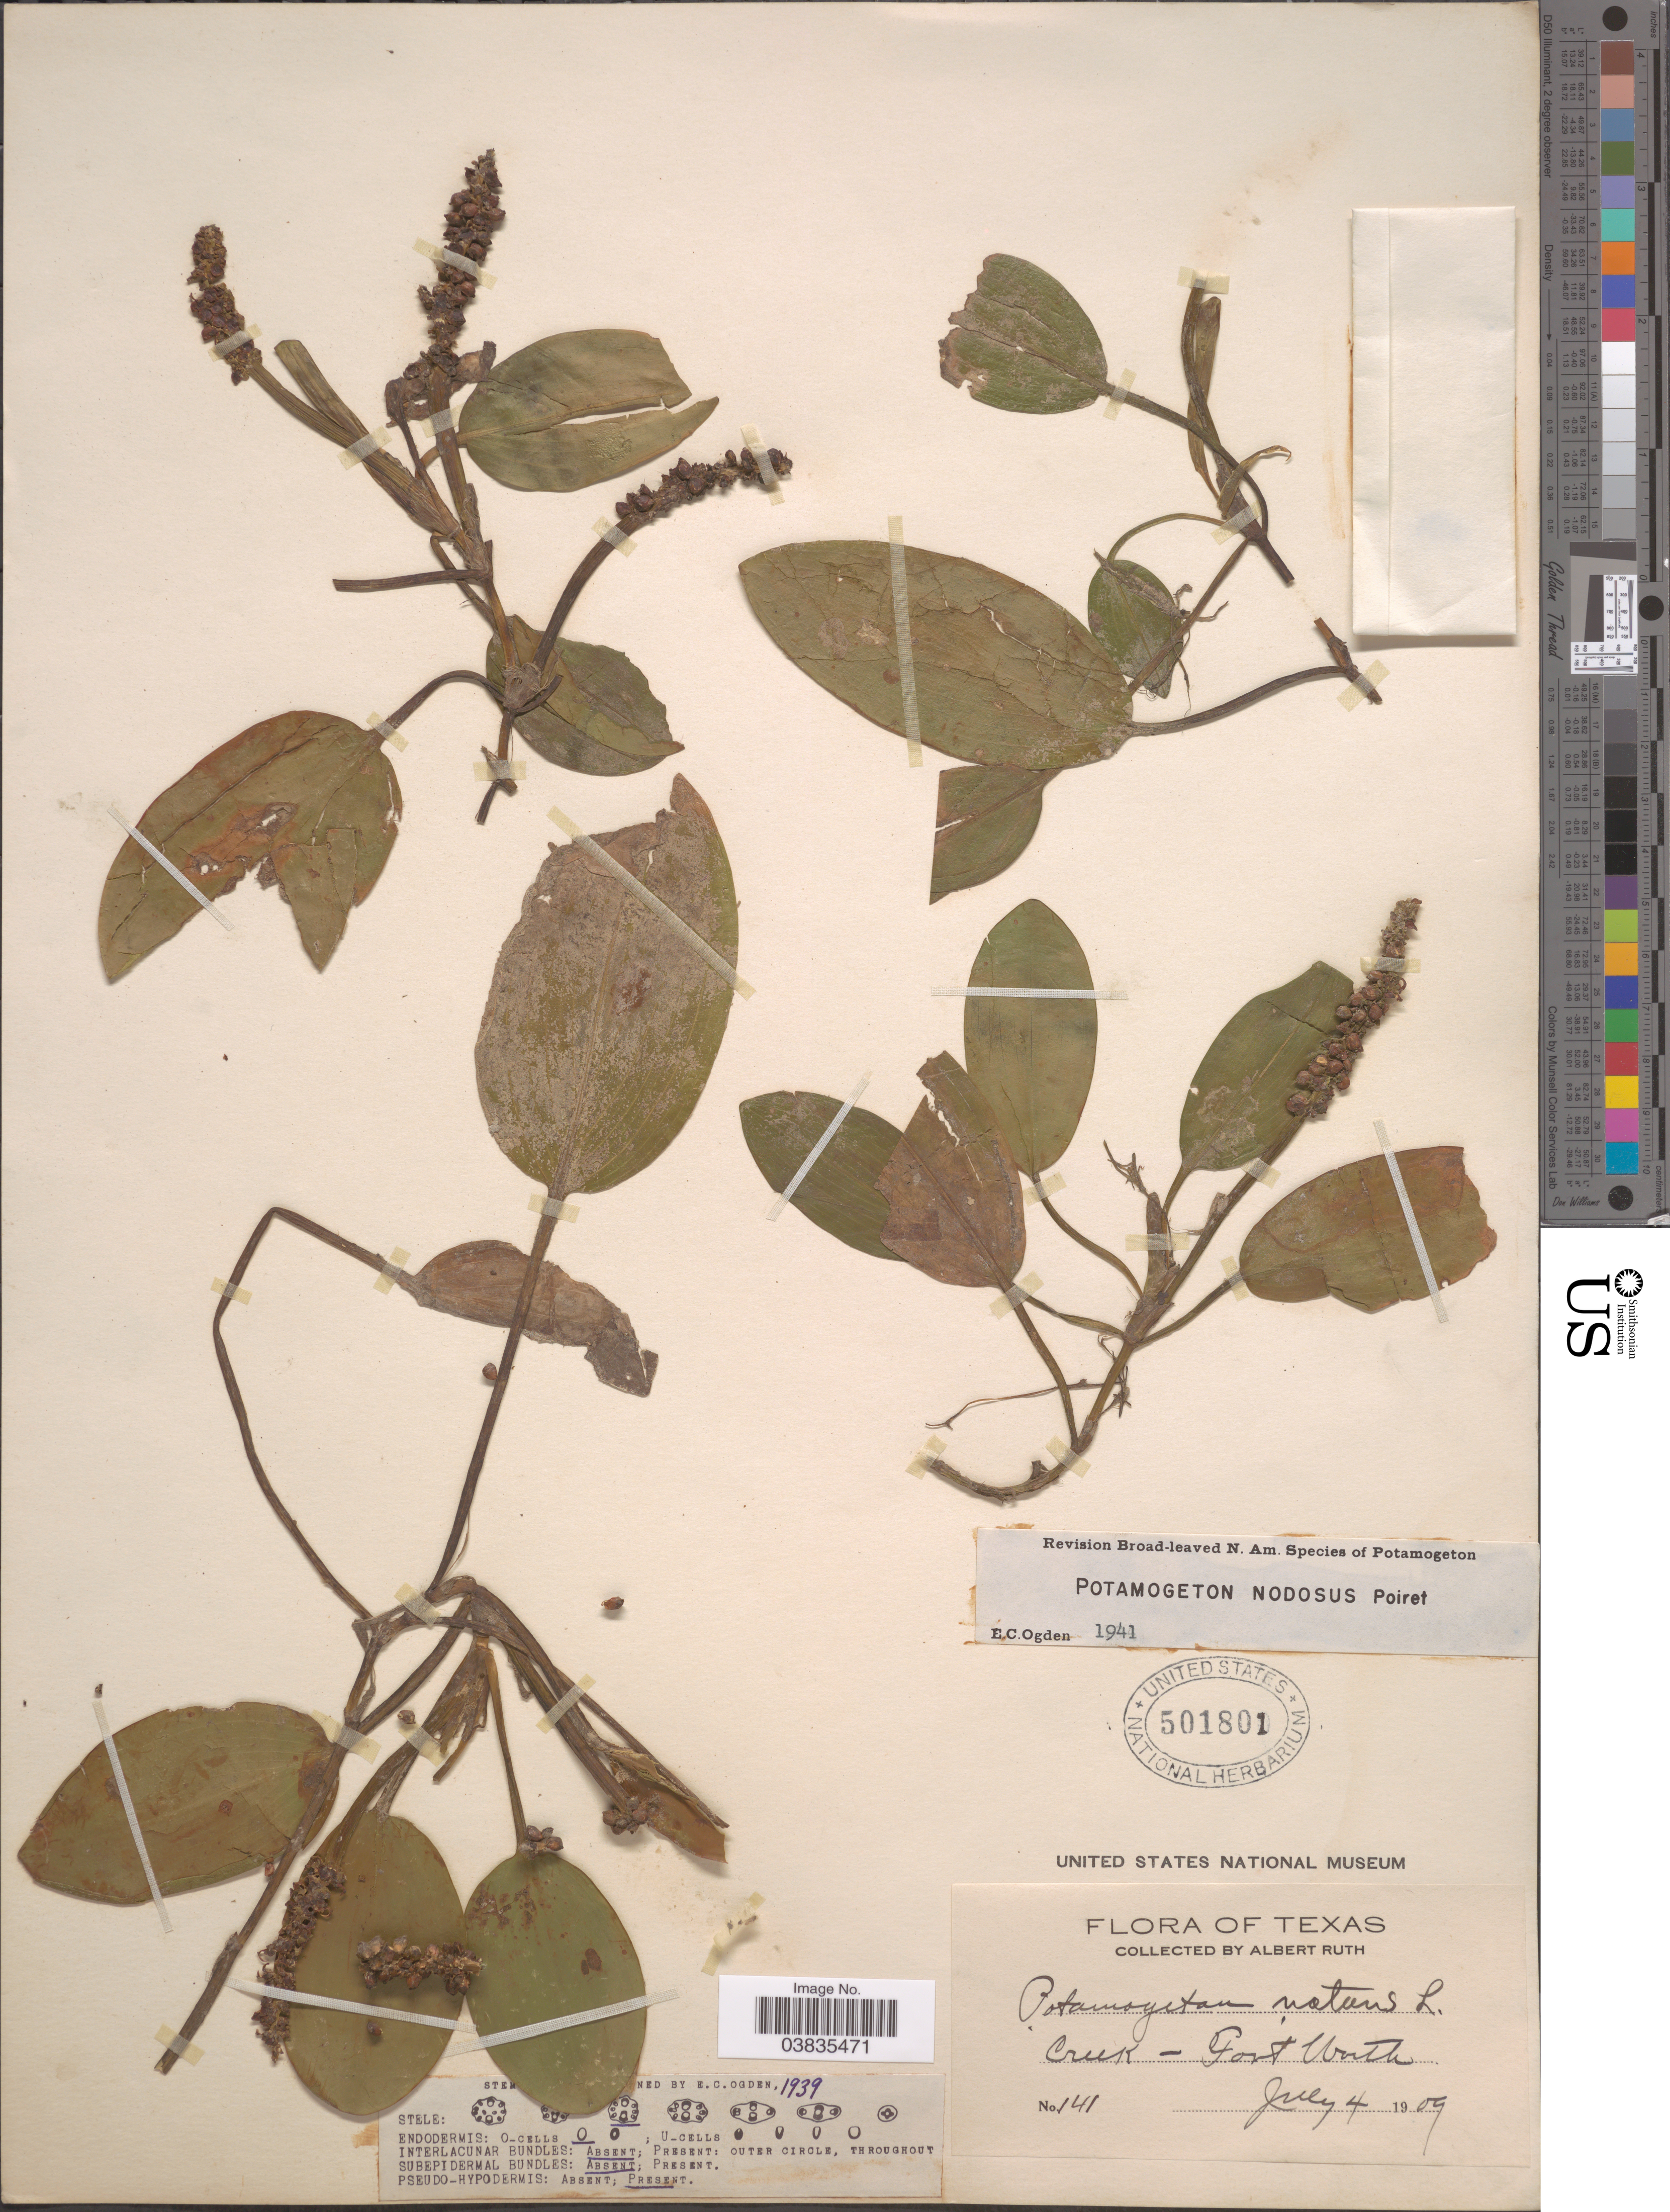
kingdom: Plantae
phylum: Tracheophyta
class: Liliopsida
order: Alismatales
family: Potamogetonaceae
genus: Potamogeton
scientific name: Potamogeton nodosus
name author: Poir.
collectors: A. Ruth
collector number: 141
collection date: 1909-07-04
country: United States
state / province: Texas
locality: Creek - Fort Worth.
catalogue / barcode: US 501801